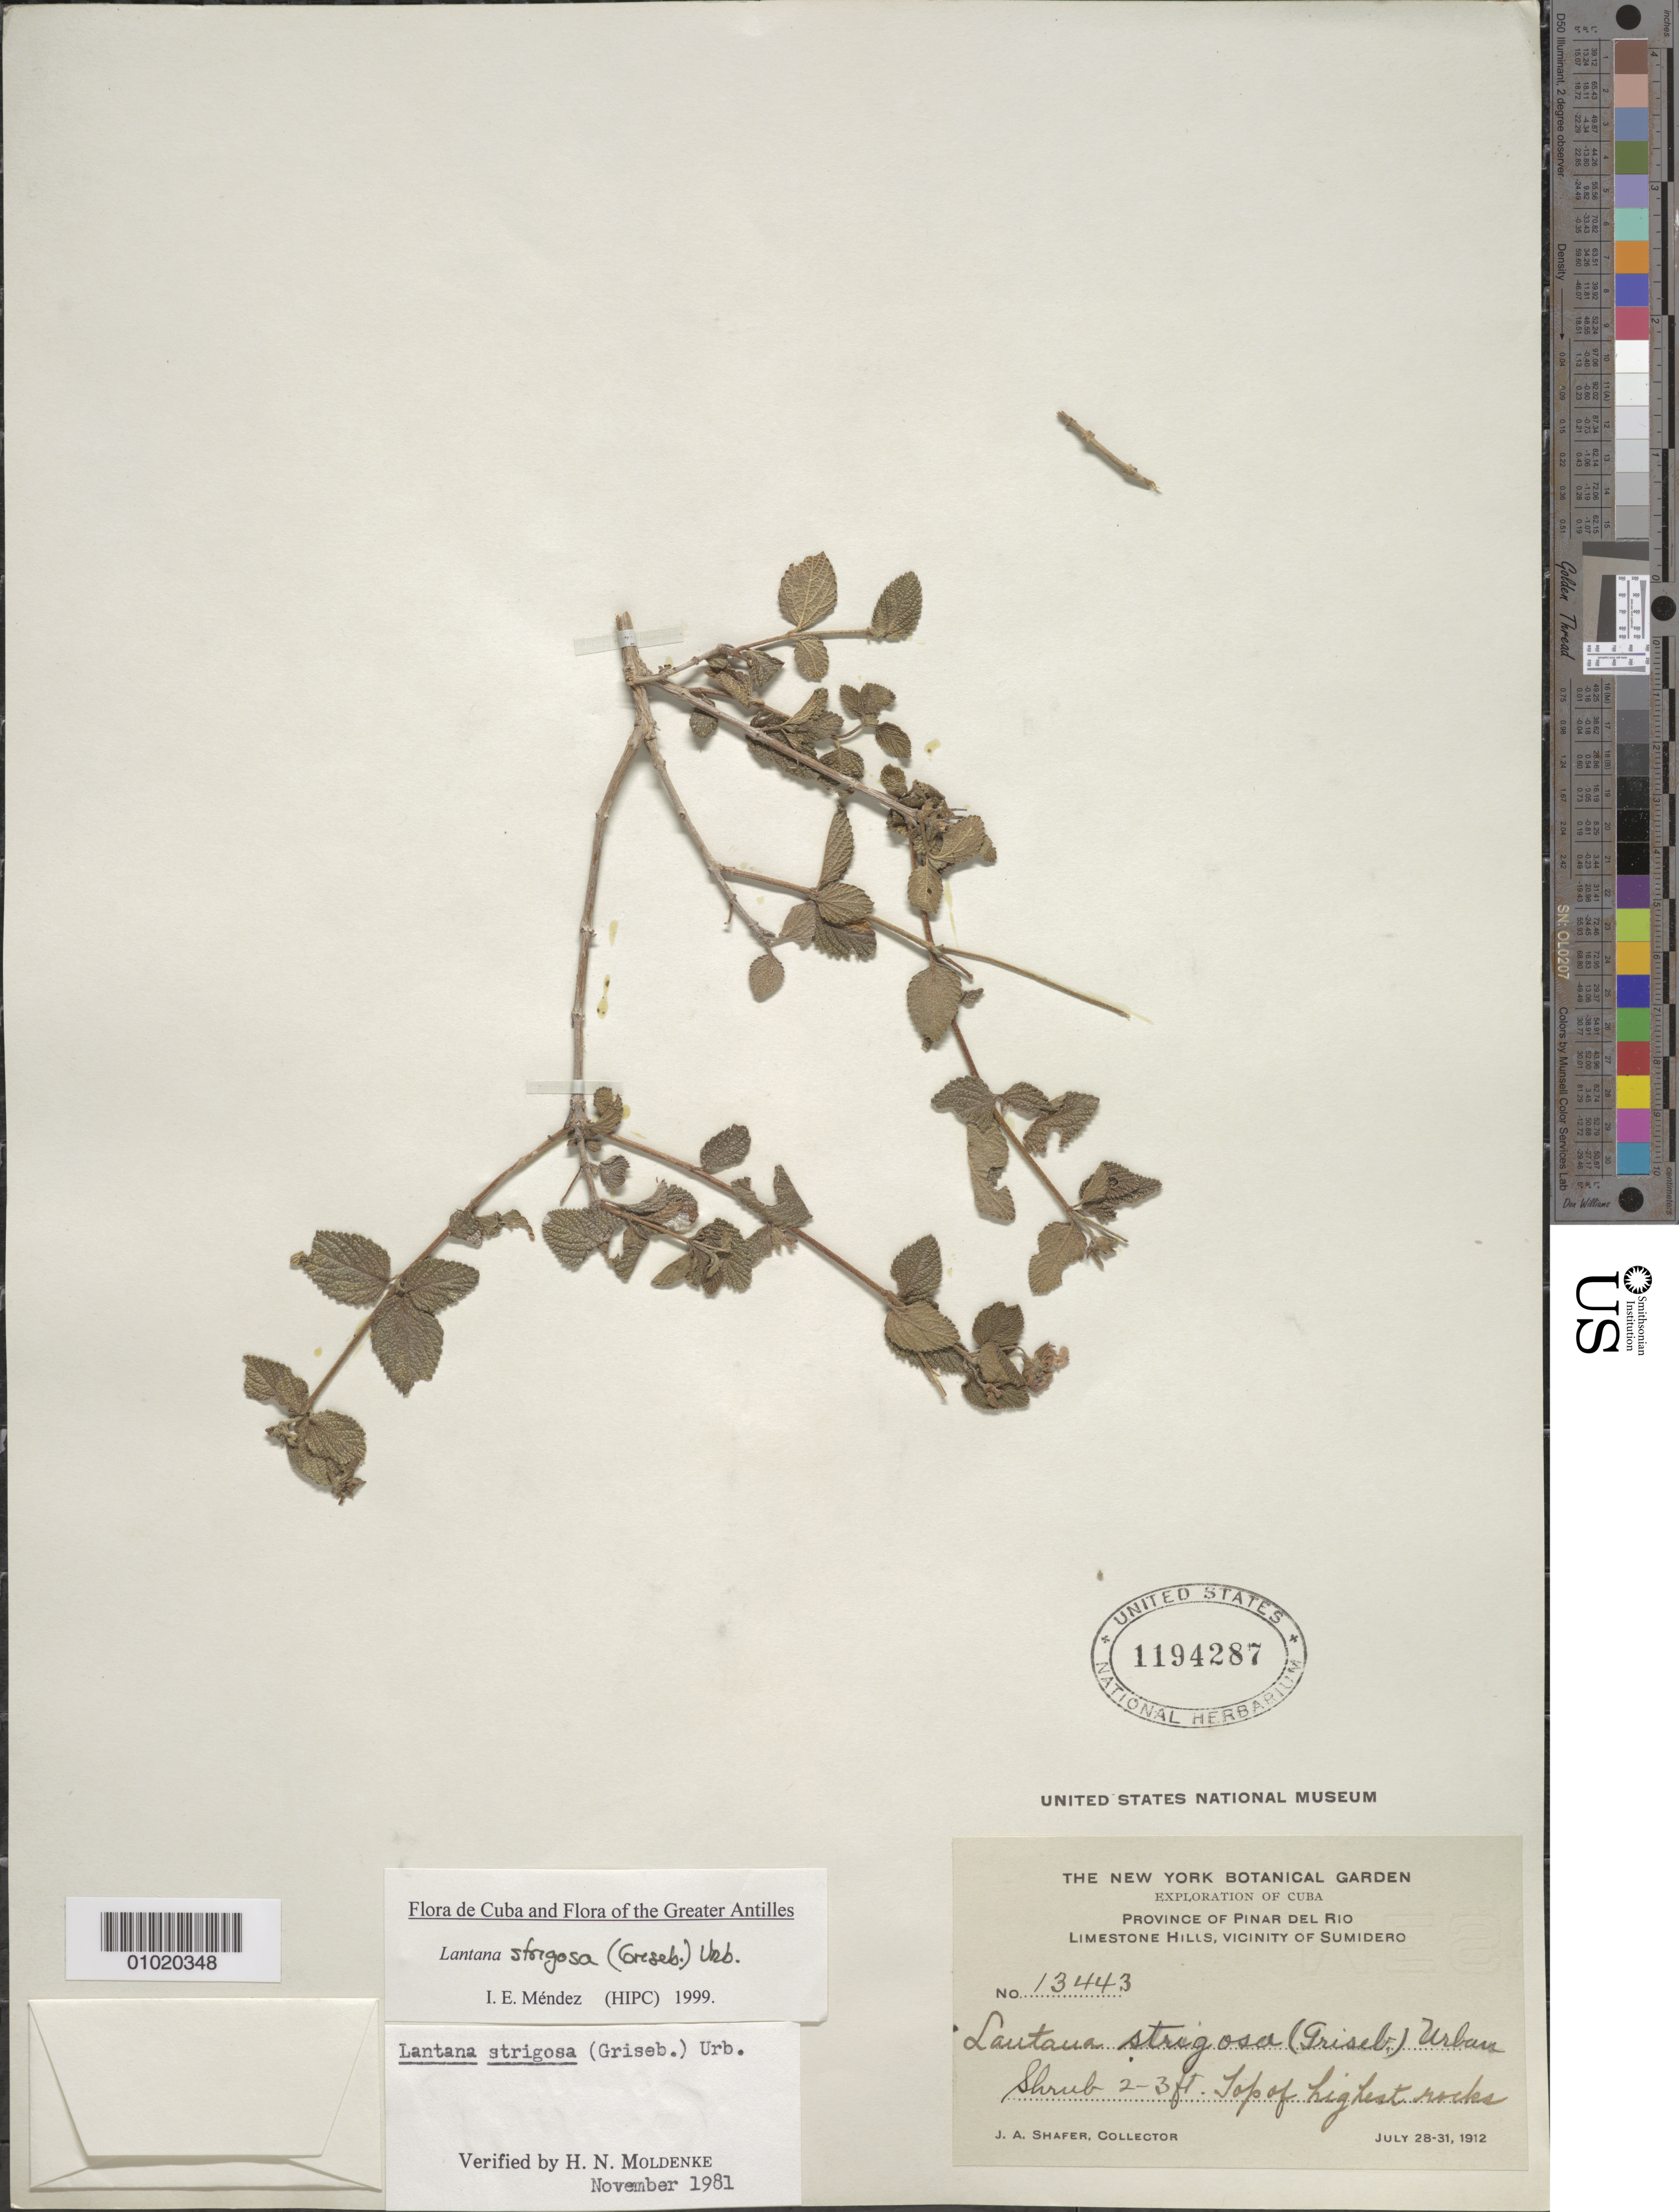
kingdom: Plantae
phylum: Tracheophyta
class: Magnoliopsida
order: Lamiales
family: Verbenaceae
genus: Lantana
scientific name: Lantana strigosa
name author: (Griseb.) Urb.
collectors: J. A. Shafer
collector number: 13443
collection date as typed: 28 Jul 1912 to 31 Jul 1912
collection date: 1912-07-28/1912-07-31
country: Cuba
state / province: Pinar del Rio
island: Cuba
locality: Limestone hills, vicinity of Sumidero Top of highest rocks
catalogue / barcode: US 1194287